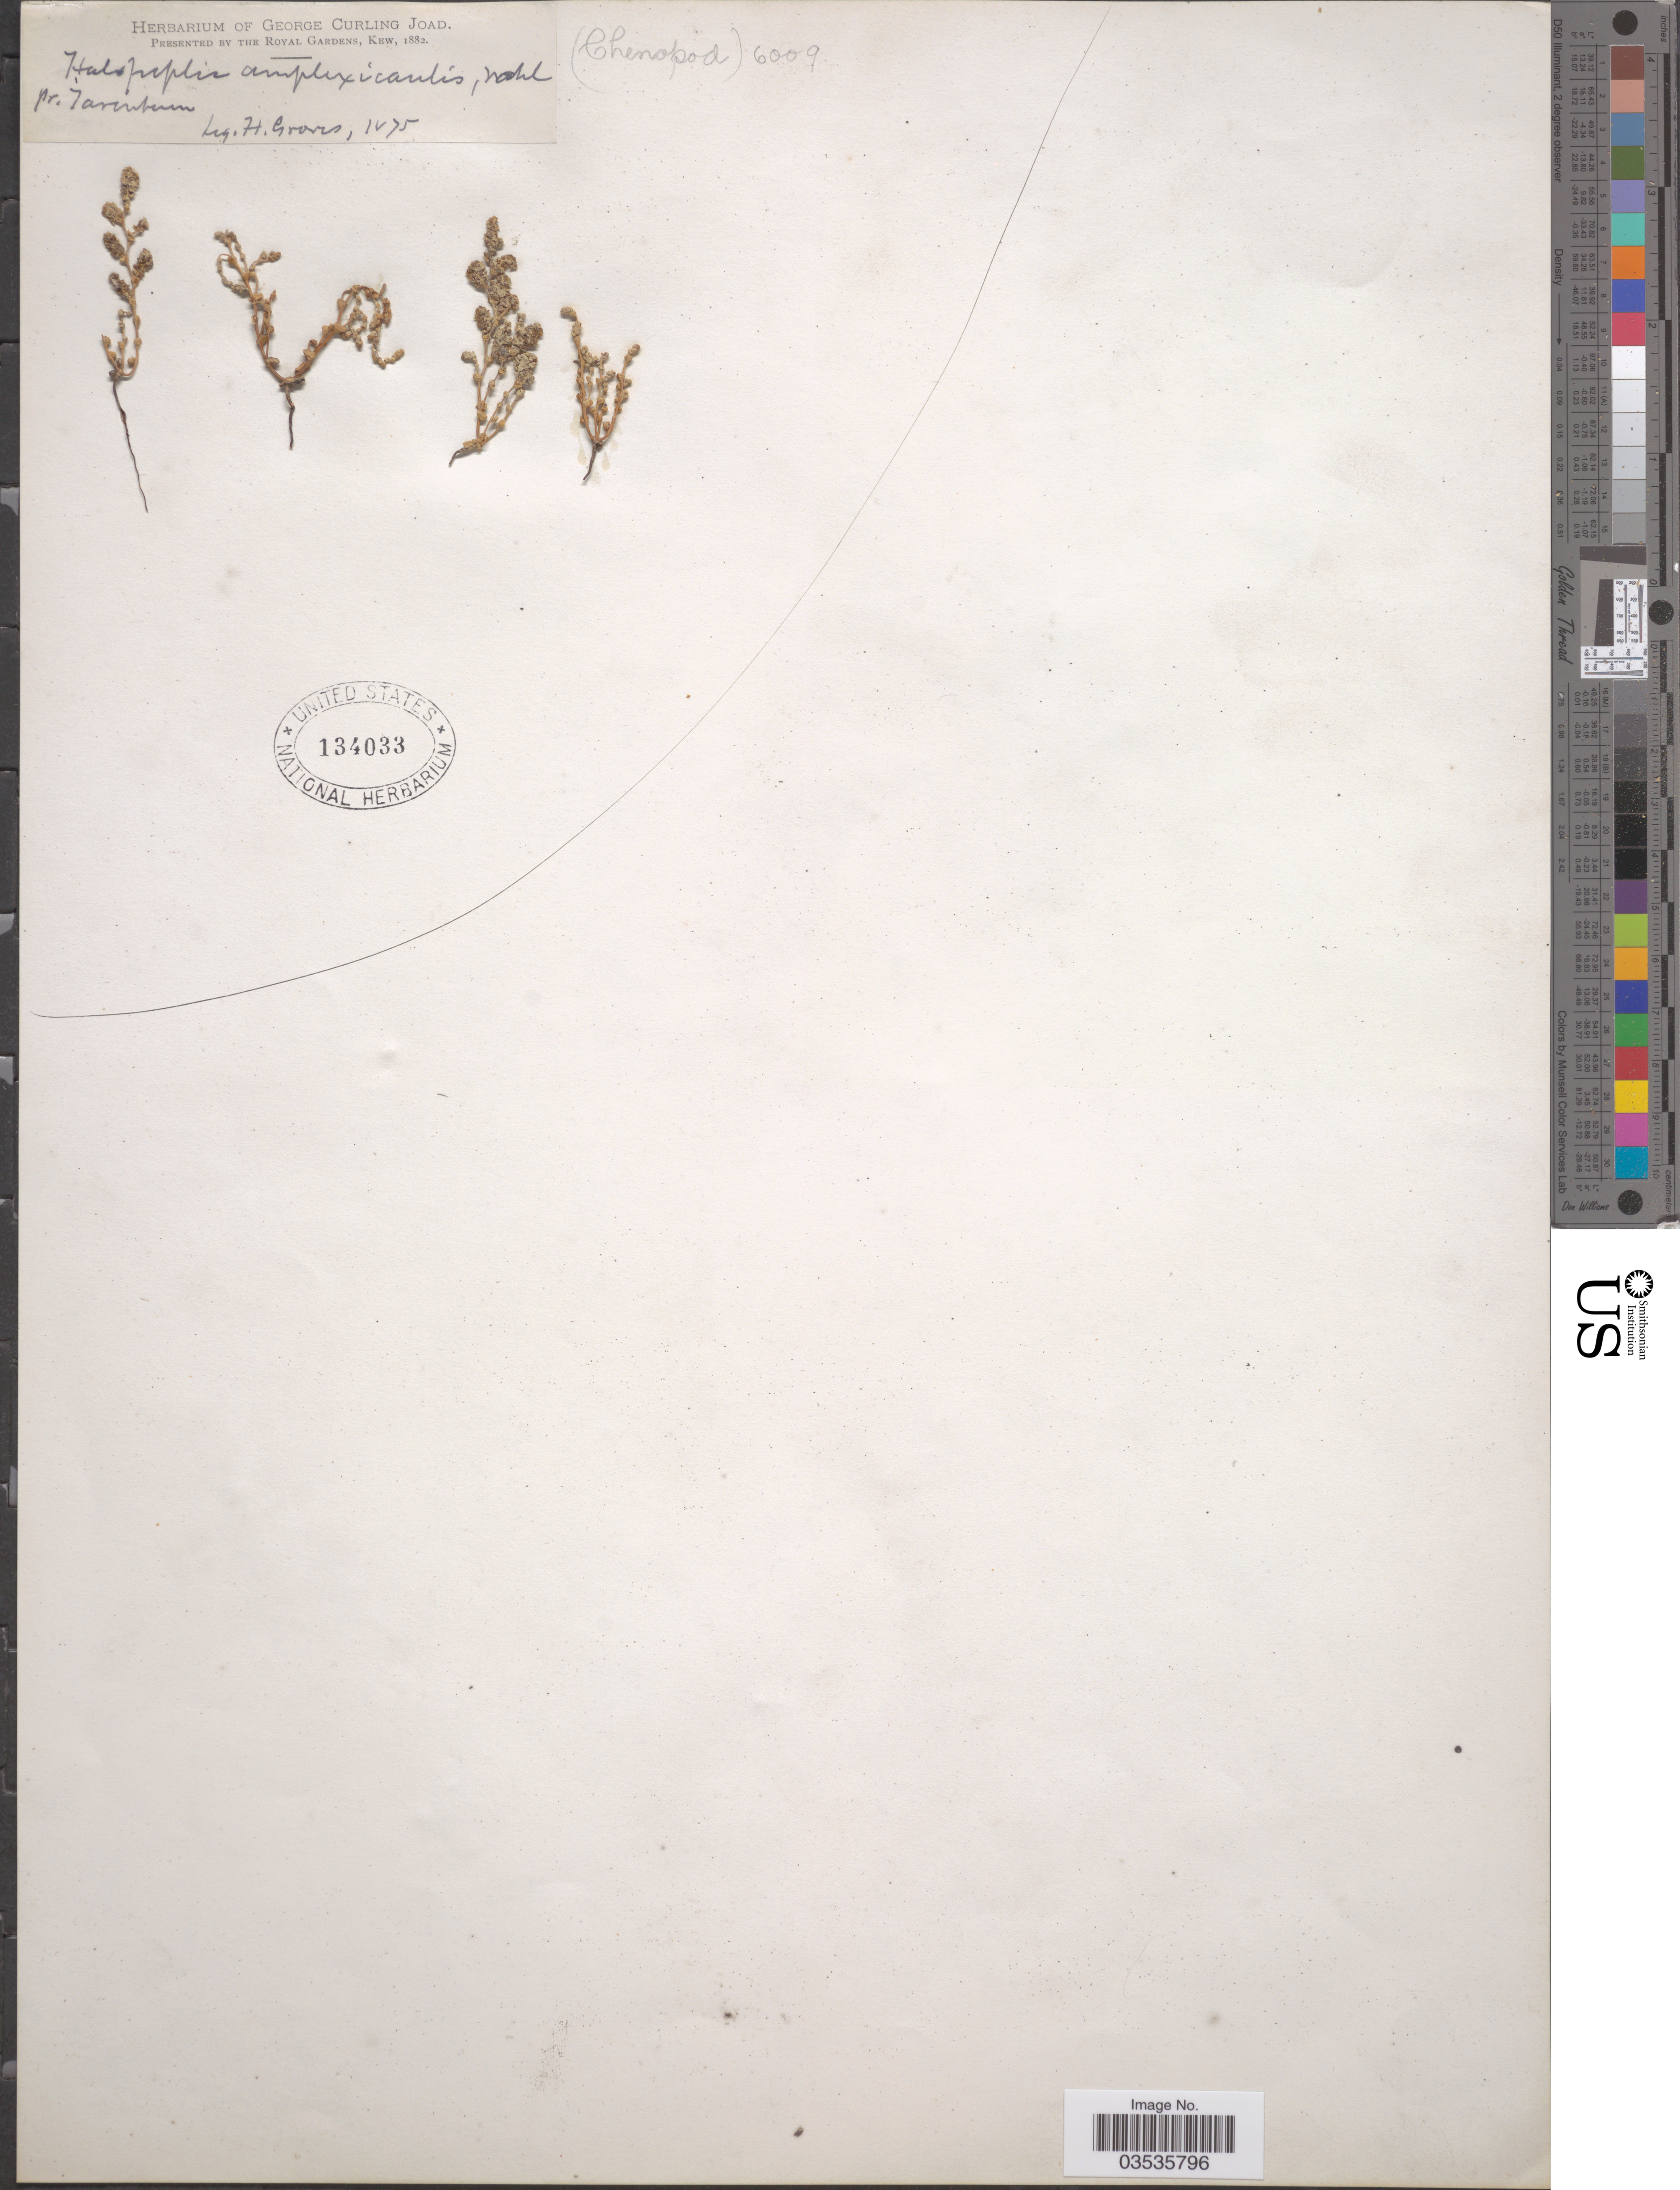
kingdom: Plantae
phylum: Tracheophyta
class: Magnoliopsida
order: Caryophyllales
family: Amaranthaceae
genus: Halopeplis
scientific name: Halopeplis amplexicaulis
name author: (Vahl) Ung.-Sternb. ex Ces. et al.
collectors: H. Groves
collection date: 1875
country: Italy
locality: Pr. Tarintum.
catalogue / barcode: US 134033